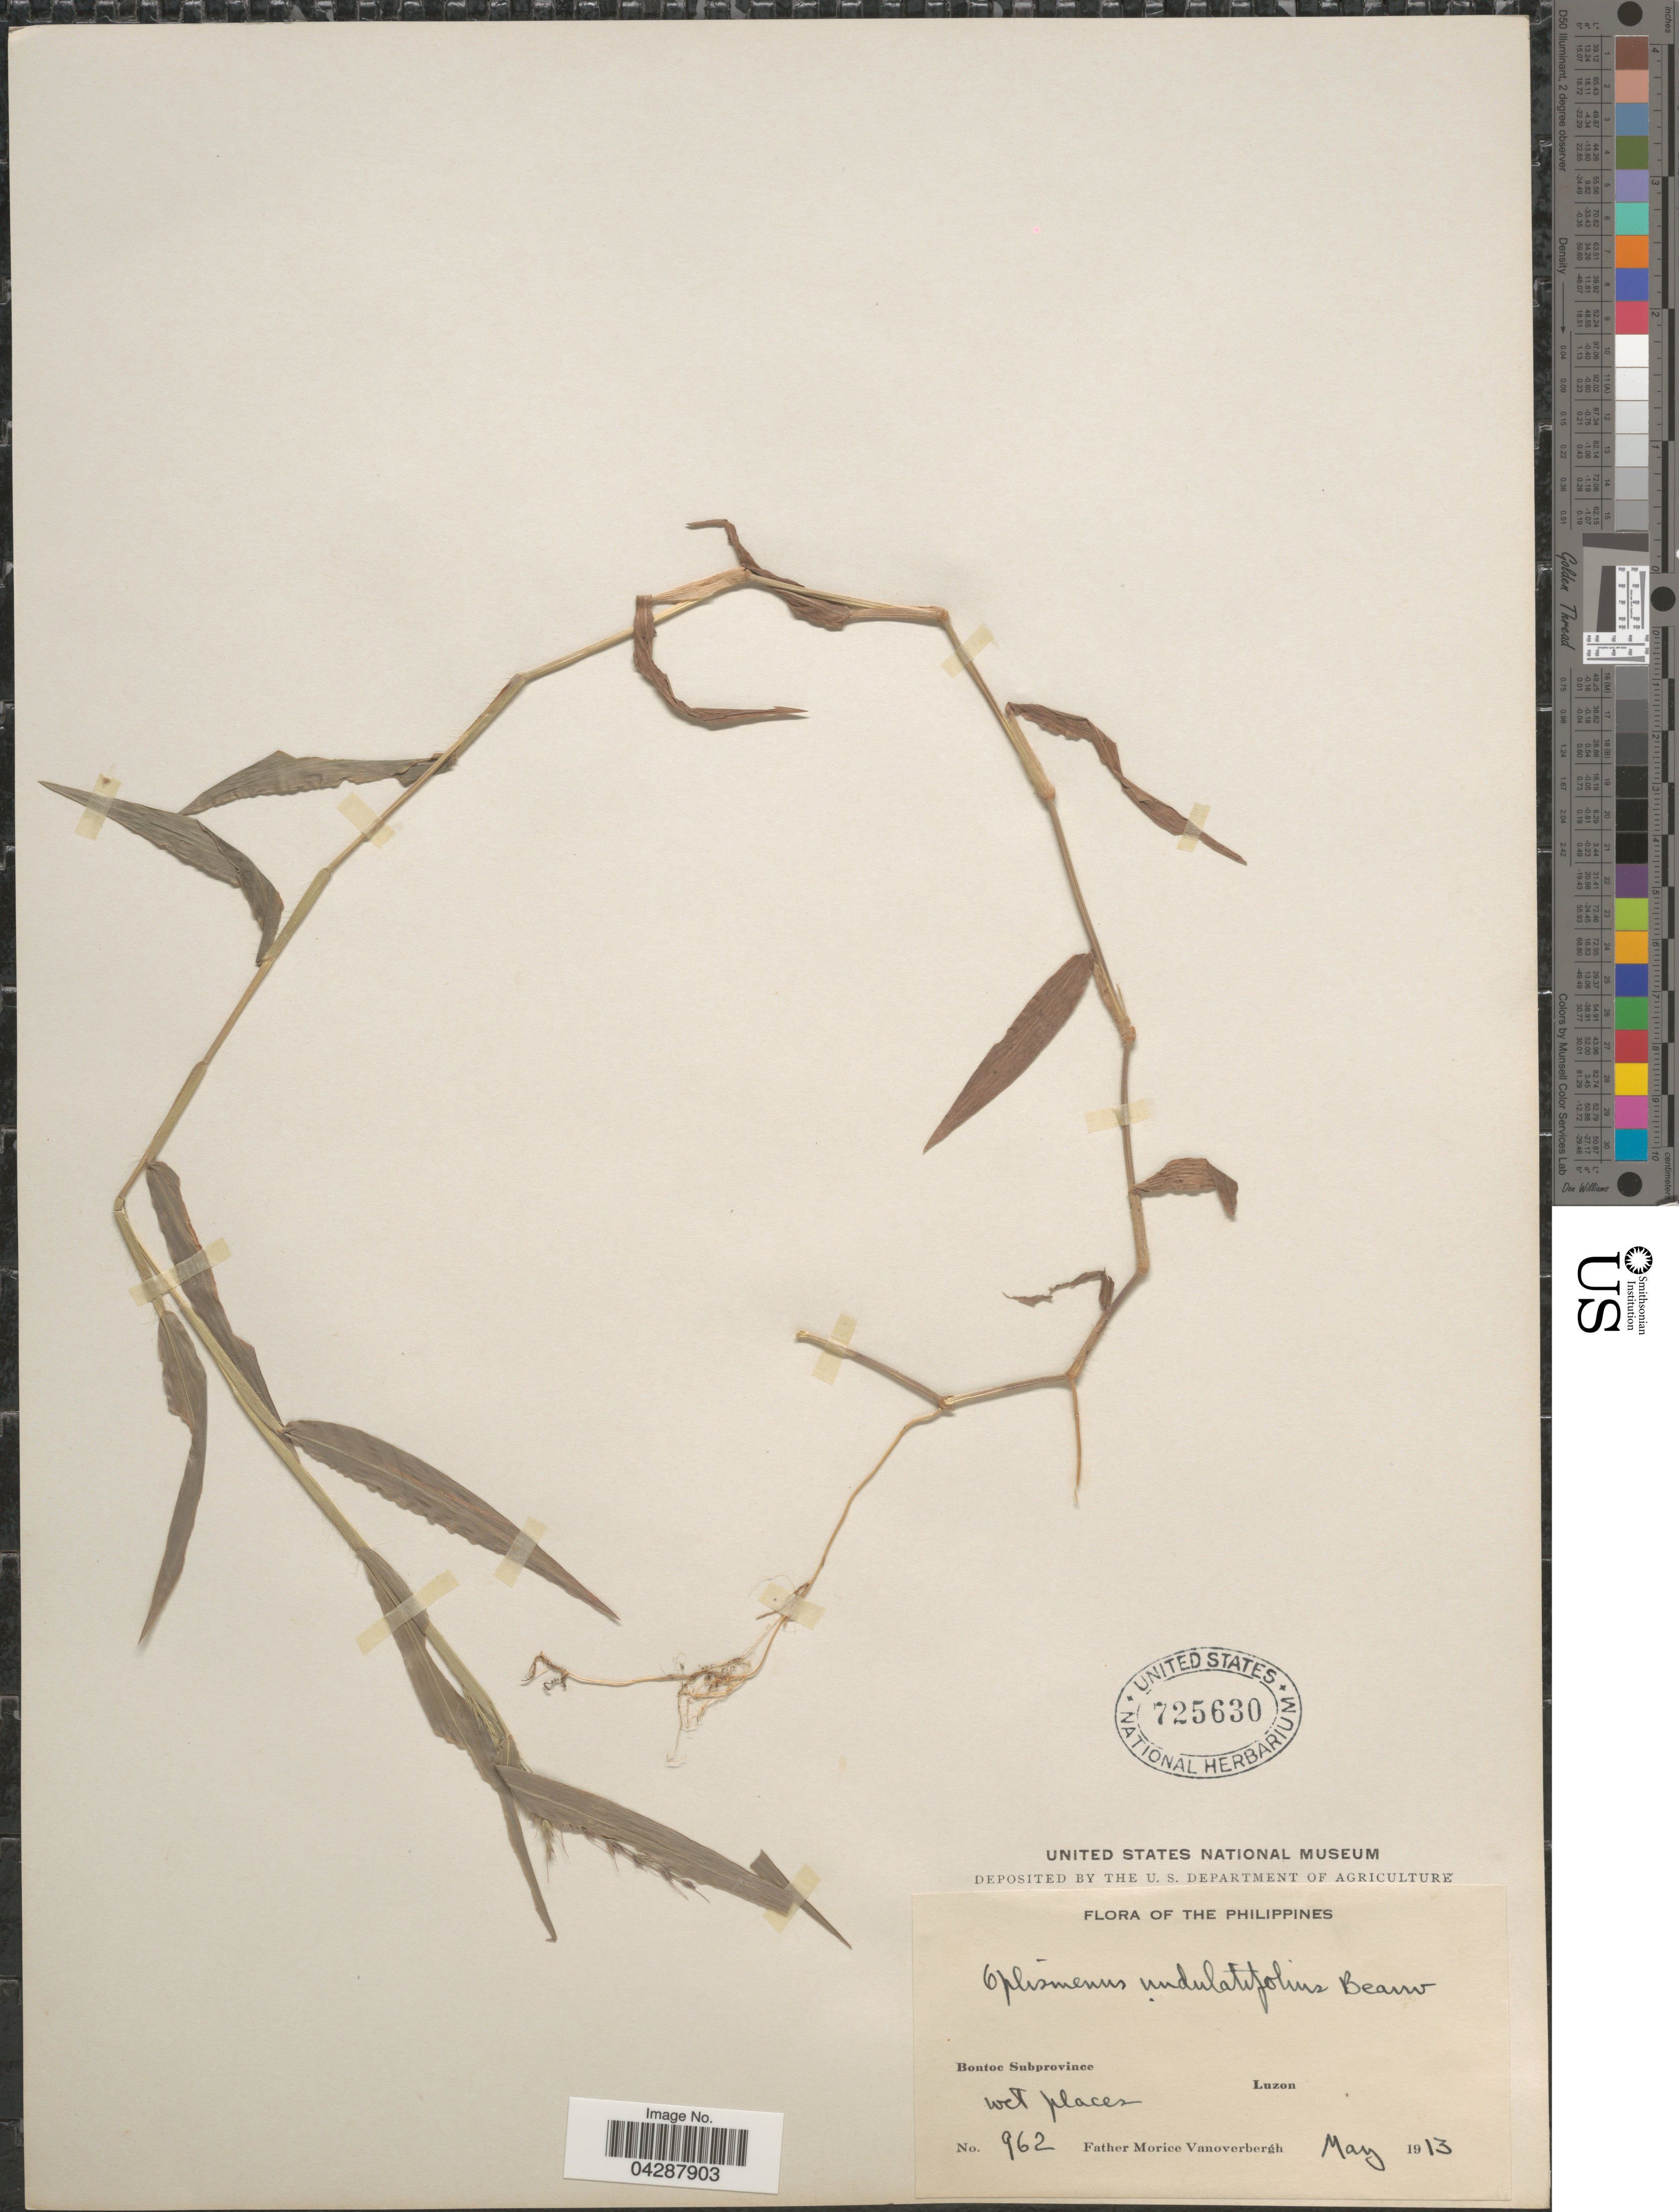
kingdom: Plantae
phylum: Tracheophyta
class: Liliopsida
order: Poales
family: Poaceae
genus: Oplismenus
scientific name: Oplismenus compositus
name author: (L.) P. Beauv.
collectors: F. Vanoverbergh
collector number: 962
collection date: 1913-05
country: Philippines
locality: Bontoc Subprovince. Luzon.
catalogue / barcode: US 725630